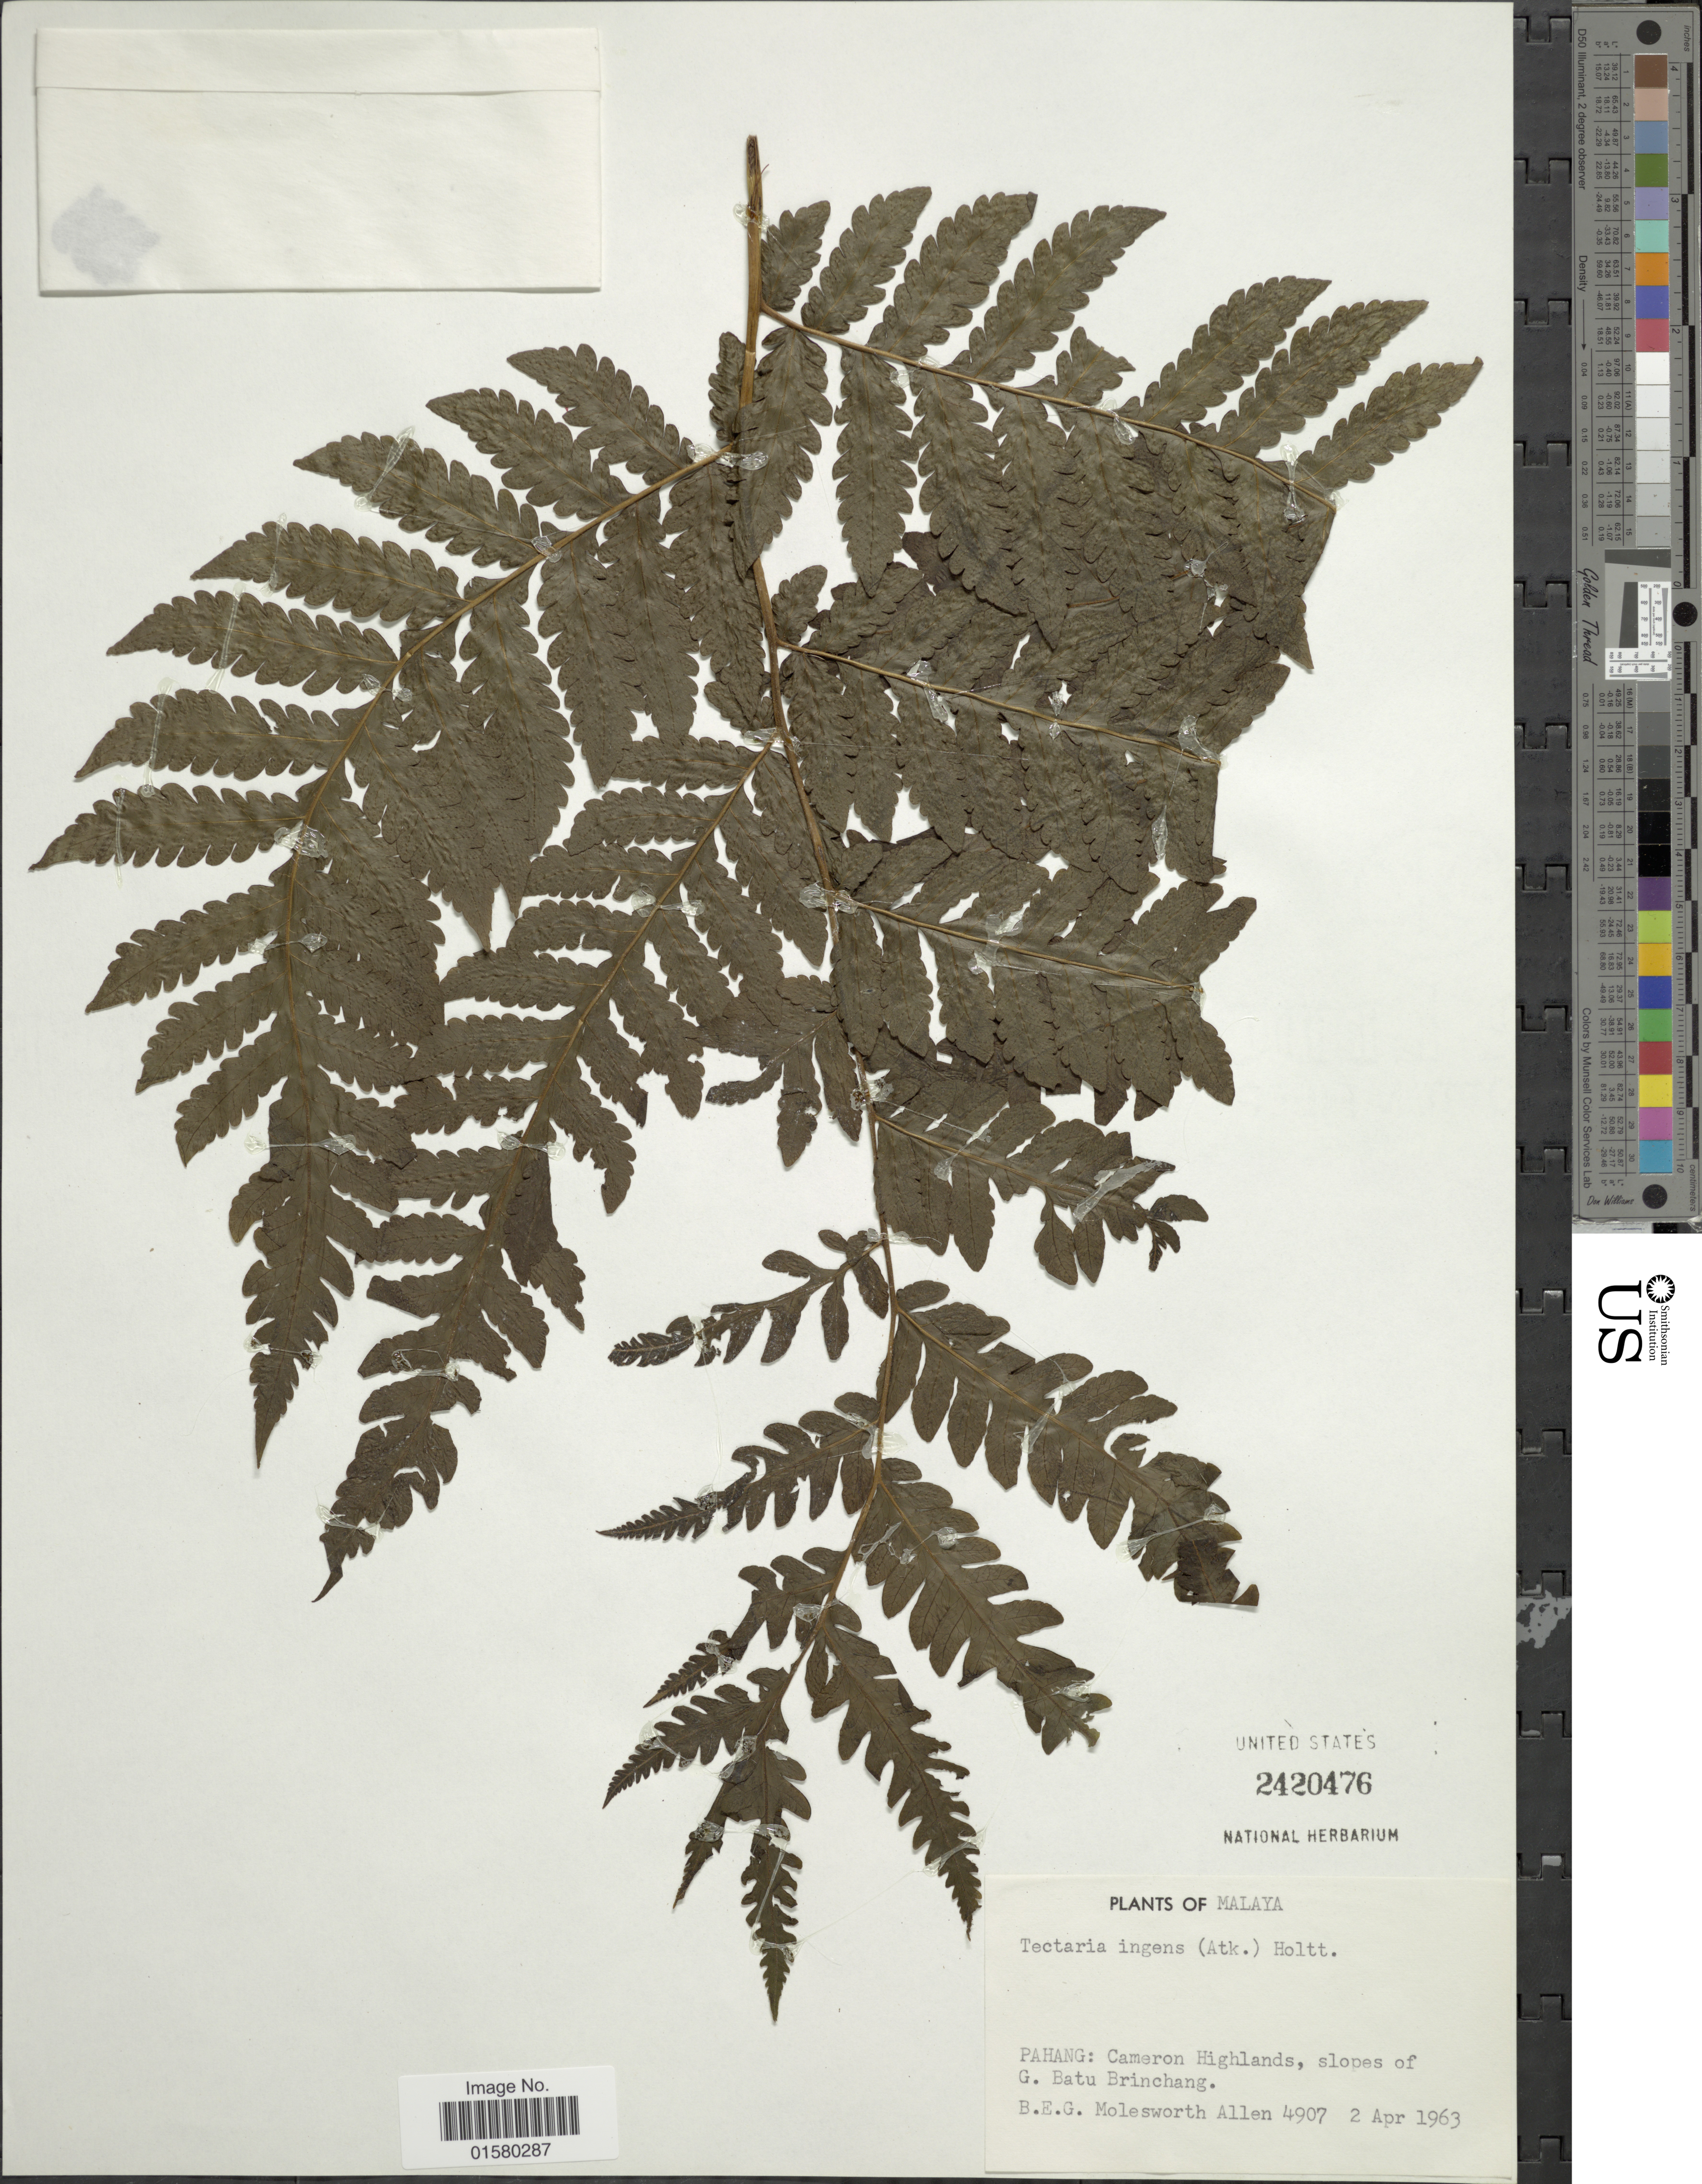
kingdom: Plantae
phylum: Tracheophyta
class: Polypodiopsida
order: Polypodiales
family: Tectariaceae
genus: Tectaria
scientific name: Tectaria ingens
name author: (Atk. ex C.B. Clarke)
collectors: B. E. G. Molesworth-Allen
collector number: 4907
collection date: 1963-04-02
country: Malaysia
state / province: Pahang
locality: Malaya, Pahang: Cameron Highlands, slopes of G. Batu Brinchang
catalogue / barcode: US 2420476